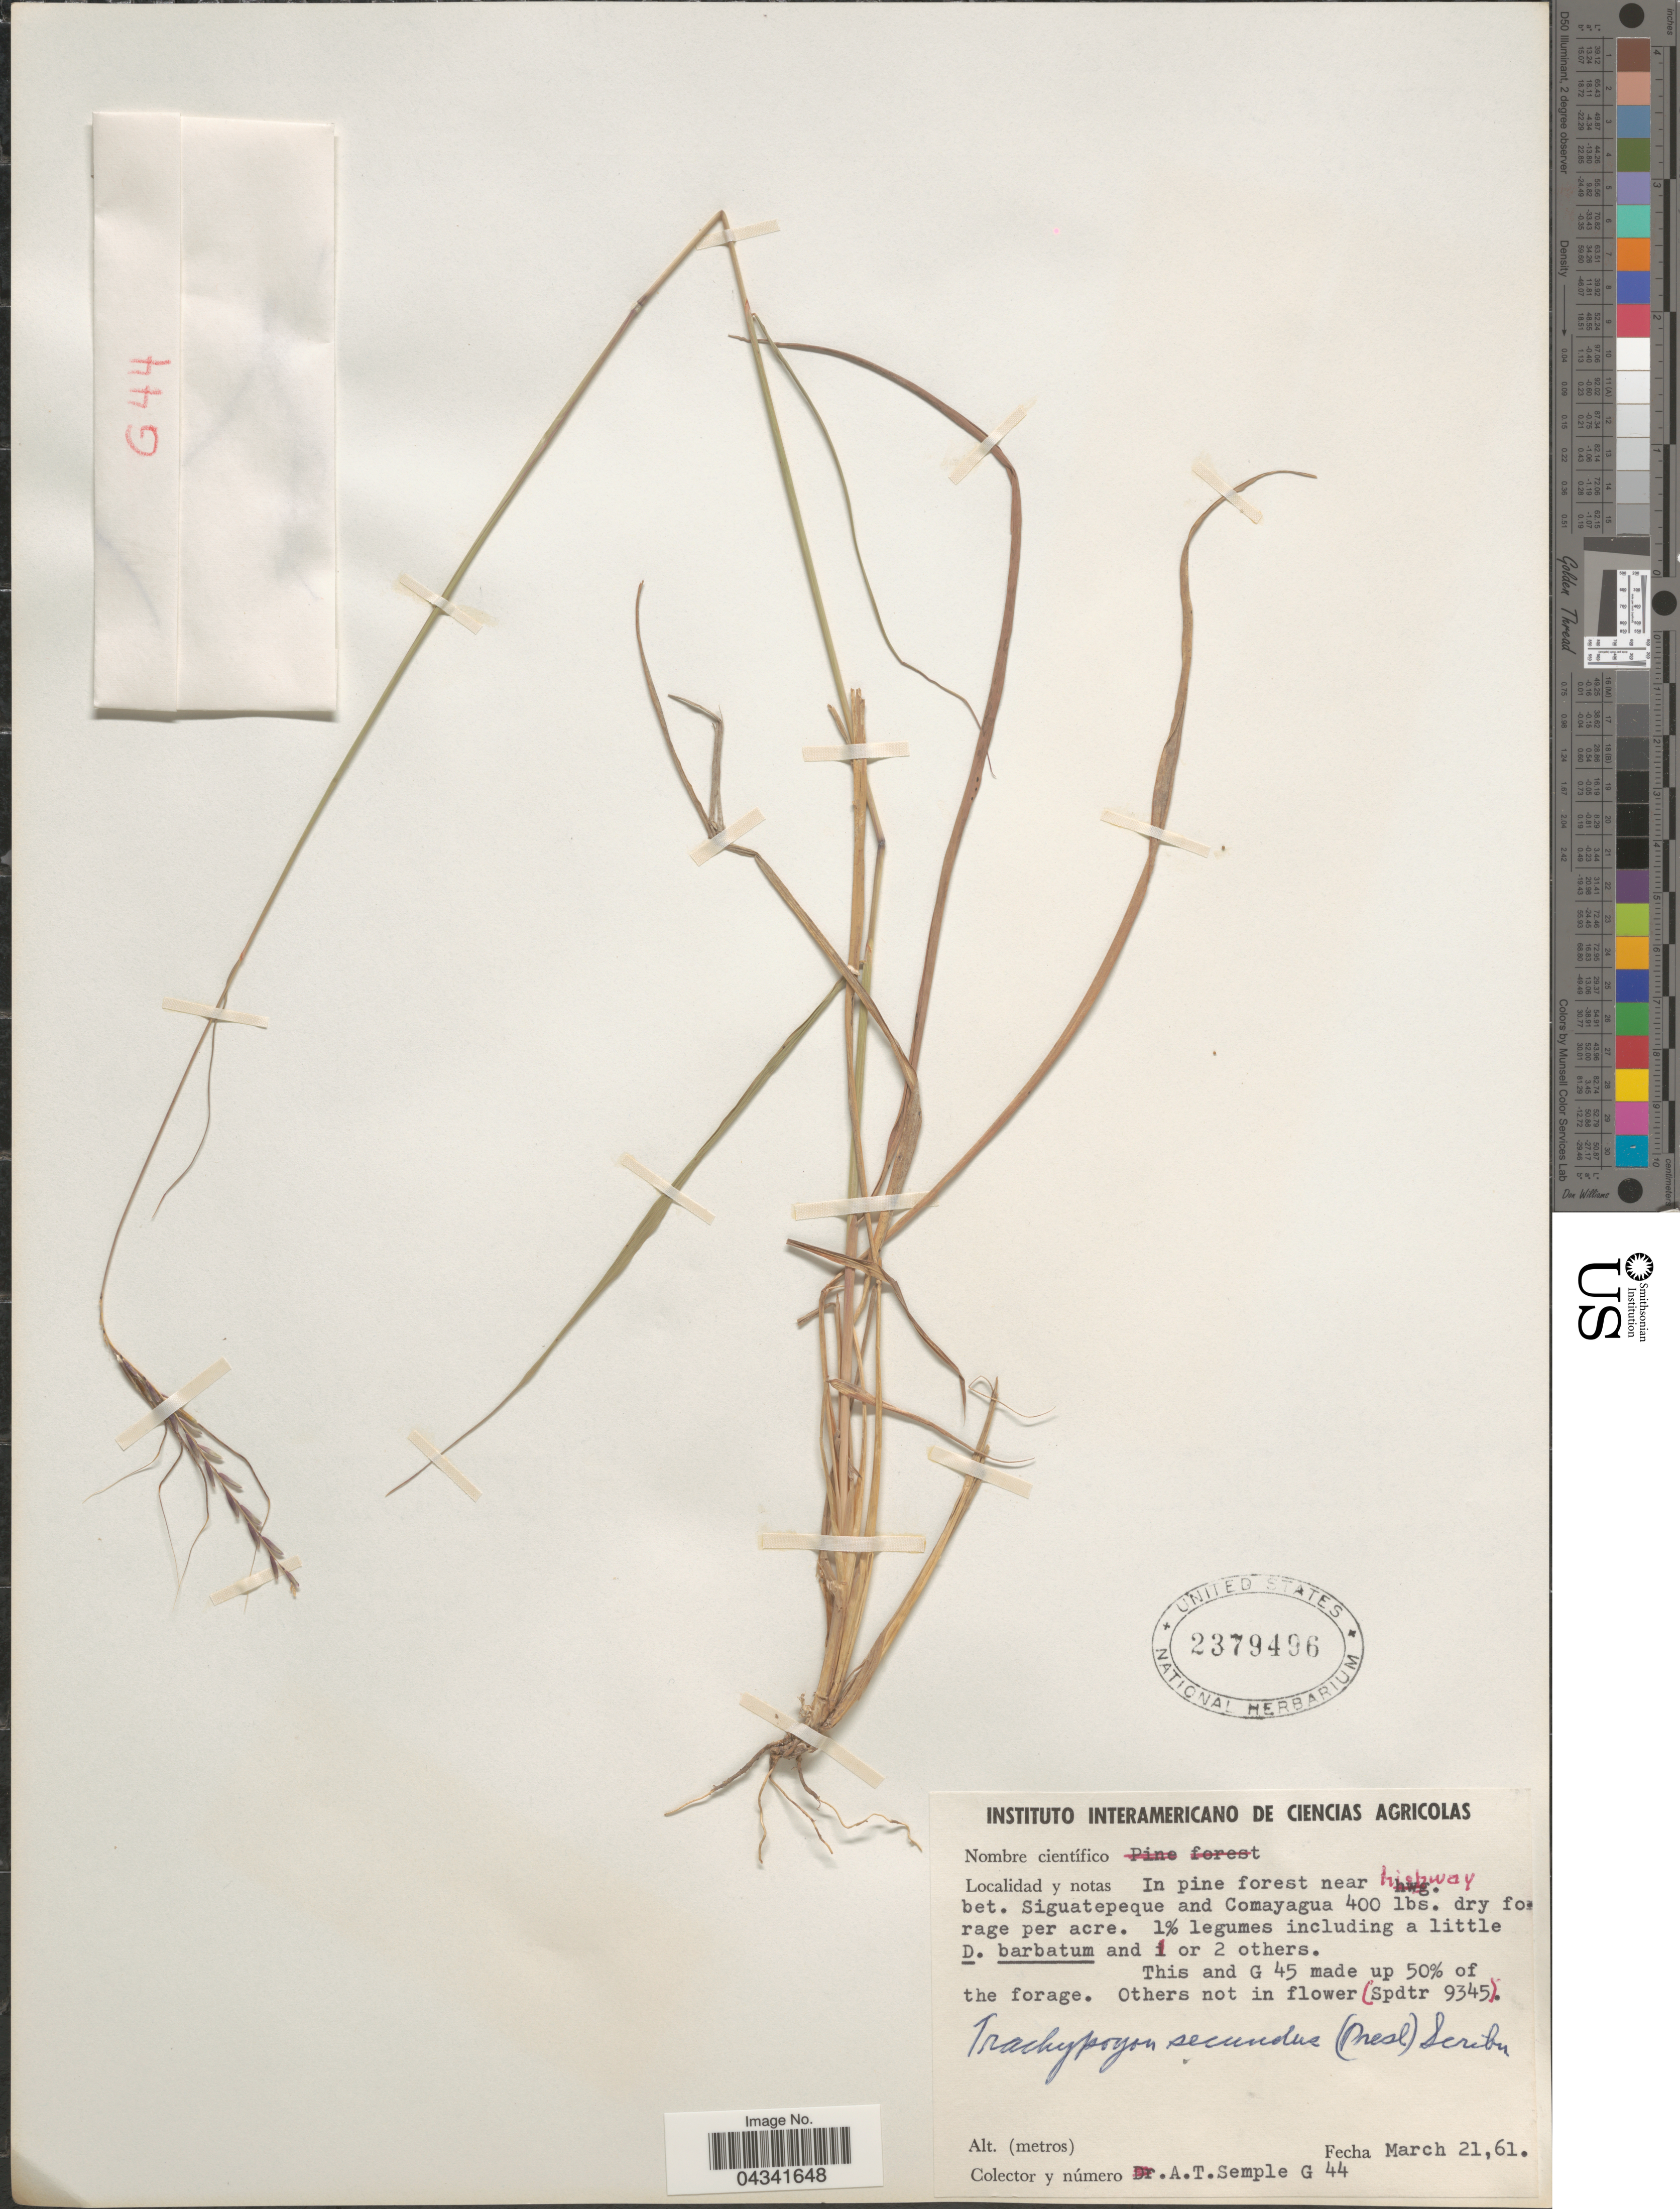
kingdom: Plantae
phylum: Tracheophyta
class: Liliopsida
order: Poales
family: Poaceae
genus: Trachypogon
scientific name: Trachypogon spicatus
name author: (L. f.) Kuntze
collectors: A. Semple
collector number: G44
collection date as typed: Transcribed d/m/y: 21/3/61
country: Honduras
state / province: Comayagua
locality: In pine forest near highway bet. Siguatepeque and Comayagua.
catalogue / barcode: US 2379496